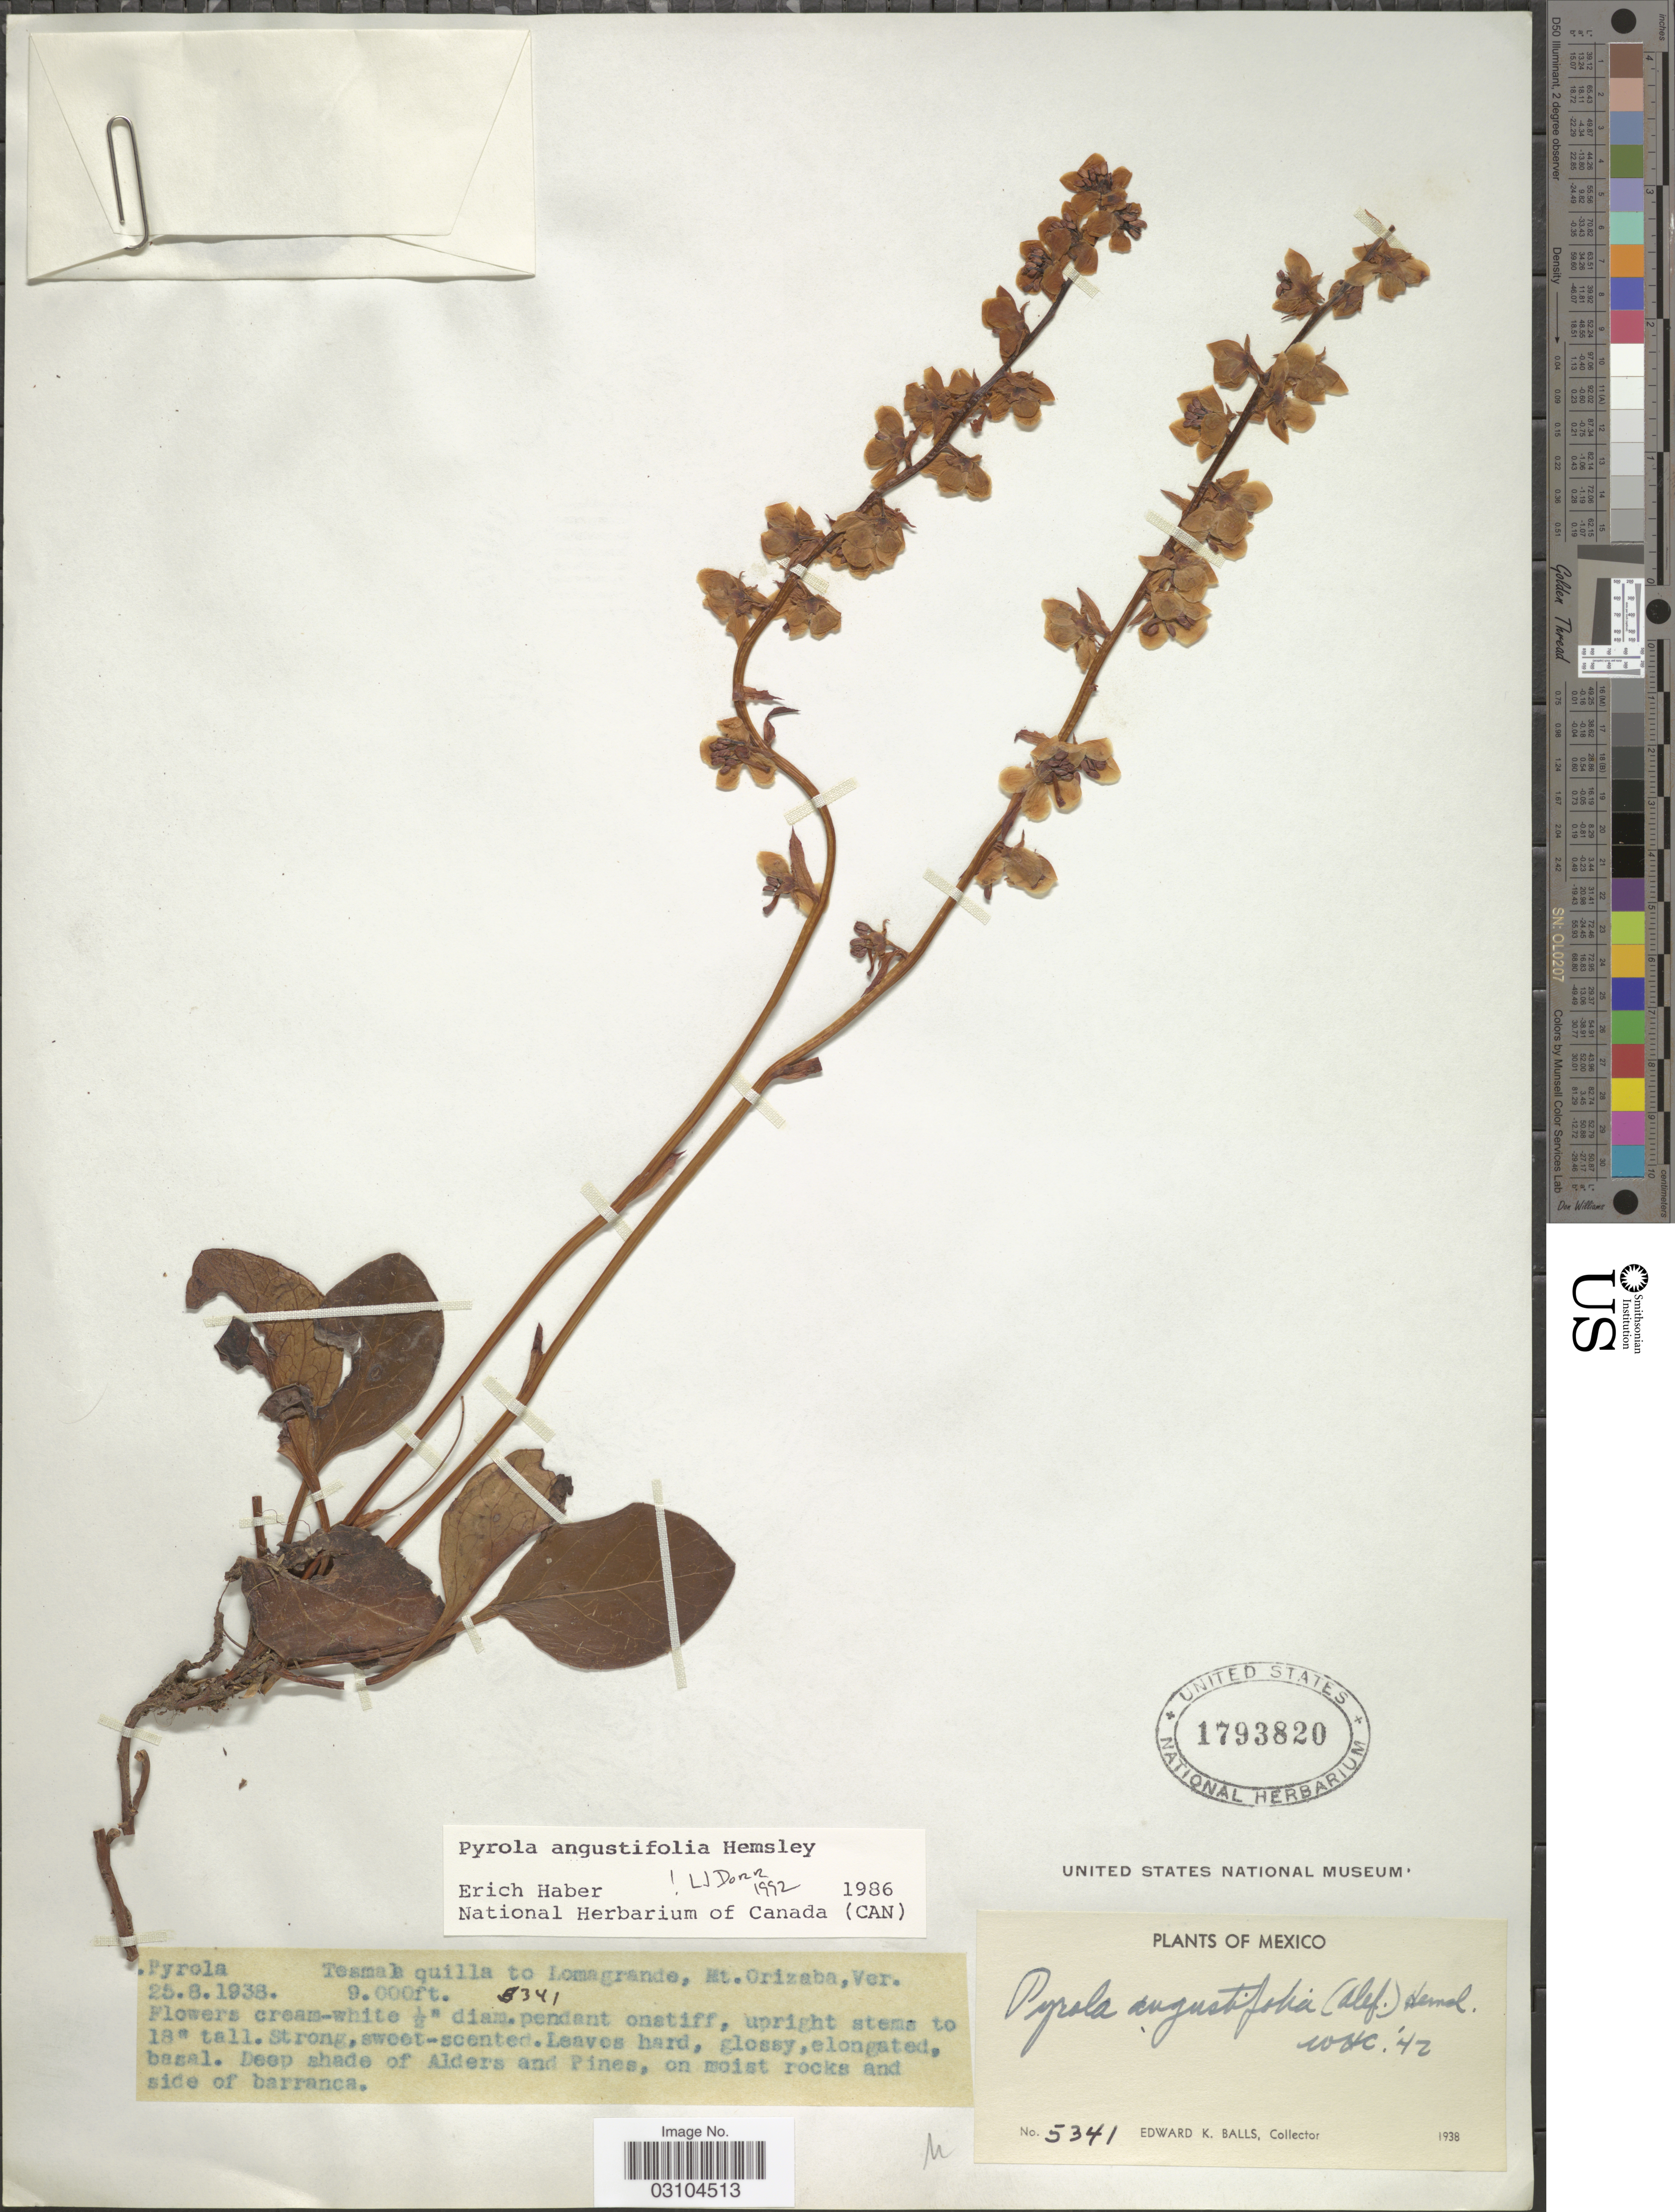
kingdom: Plantae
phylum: Tracheophyta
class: Magnoliopsida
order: Ericales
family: Ericaceae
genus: Pyrola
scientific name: Pyrola angustifolia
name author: (Alef.) Hemsl.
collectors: E. K. Balls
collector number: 5341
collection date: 1938-08-25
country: Mexico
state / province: Veracruz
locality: Tesmalaquilla to Lomagrande, Mt. Orizaba, Ver.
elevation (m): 2743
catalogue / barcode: US 1793820